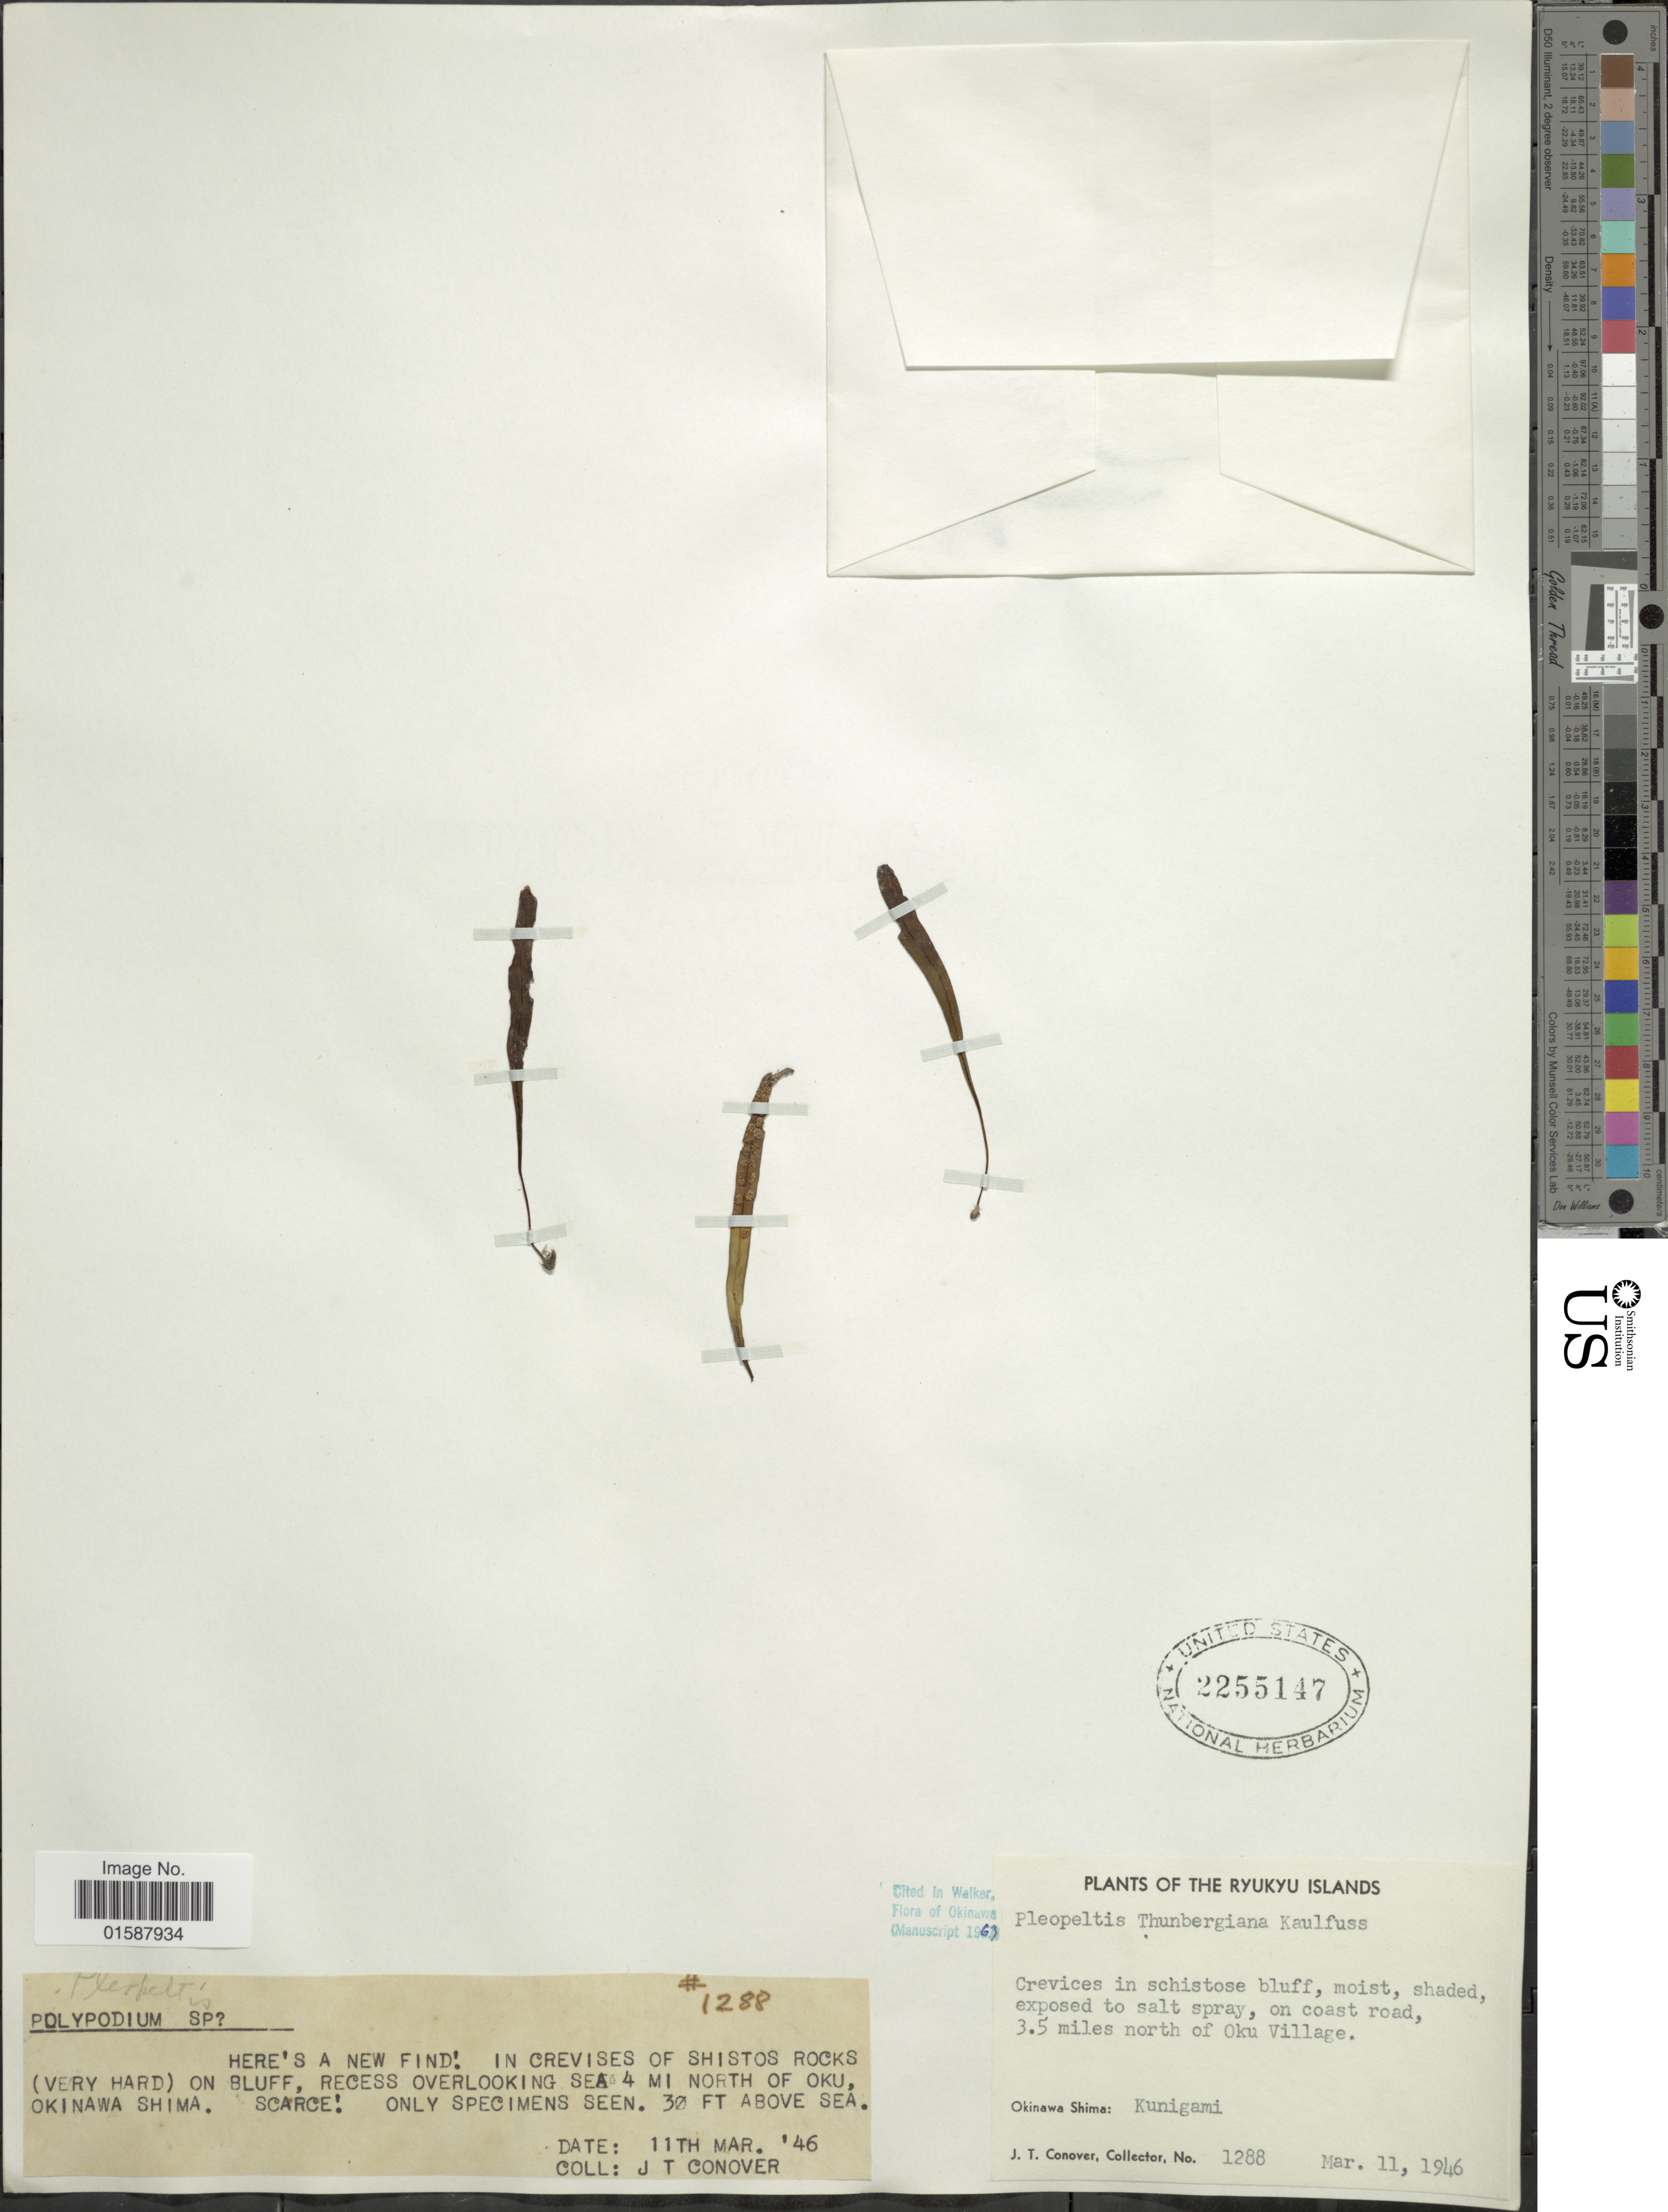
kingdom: Plantae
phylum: Tracheophyta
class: Polypodiopsida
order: Polypodiales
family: Polypodiaceae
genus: Lepisorus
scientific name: Lepisorus thunbergianus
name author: (Kaulf.) Ching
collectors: J. T. Conover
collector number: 1288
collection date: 1946-03-11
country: Japan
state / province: Okinawa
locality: Ryukyu Islands. Recess overlooking sea 4 mi north of Oku, Okinawa Shima: Kunigami. On coast road, 3.5 miles north of Oku Village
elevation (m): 9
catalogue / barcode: US 2255147